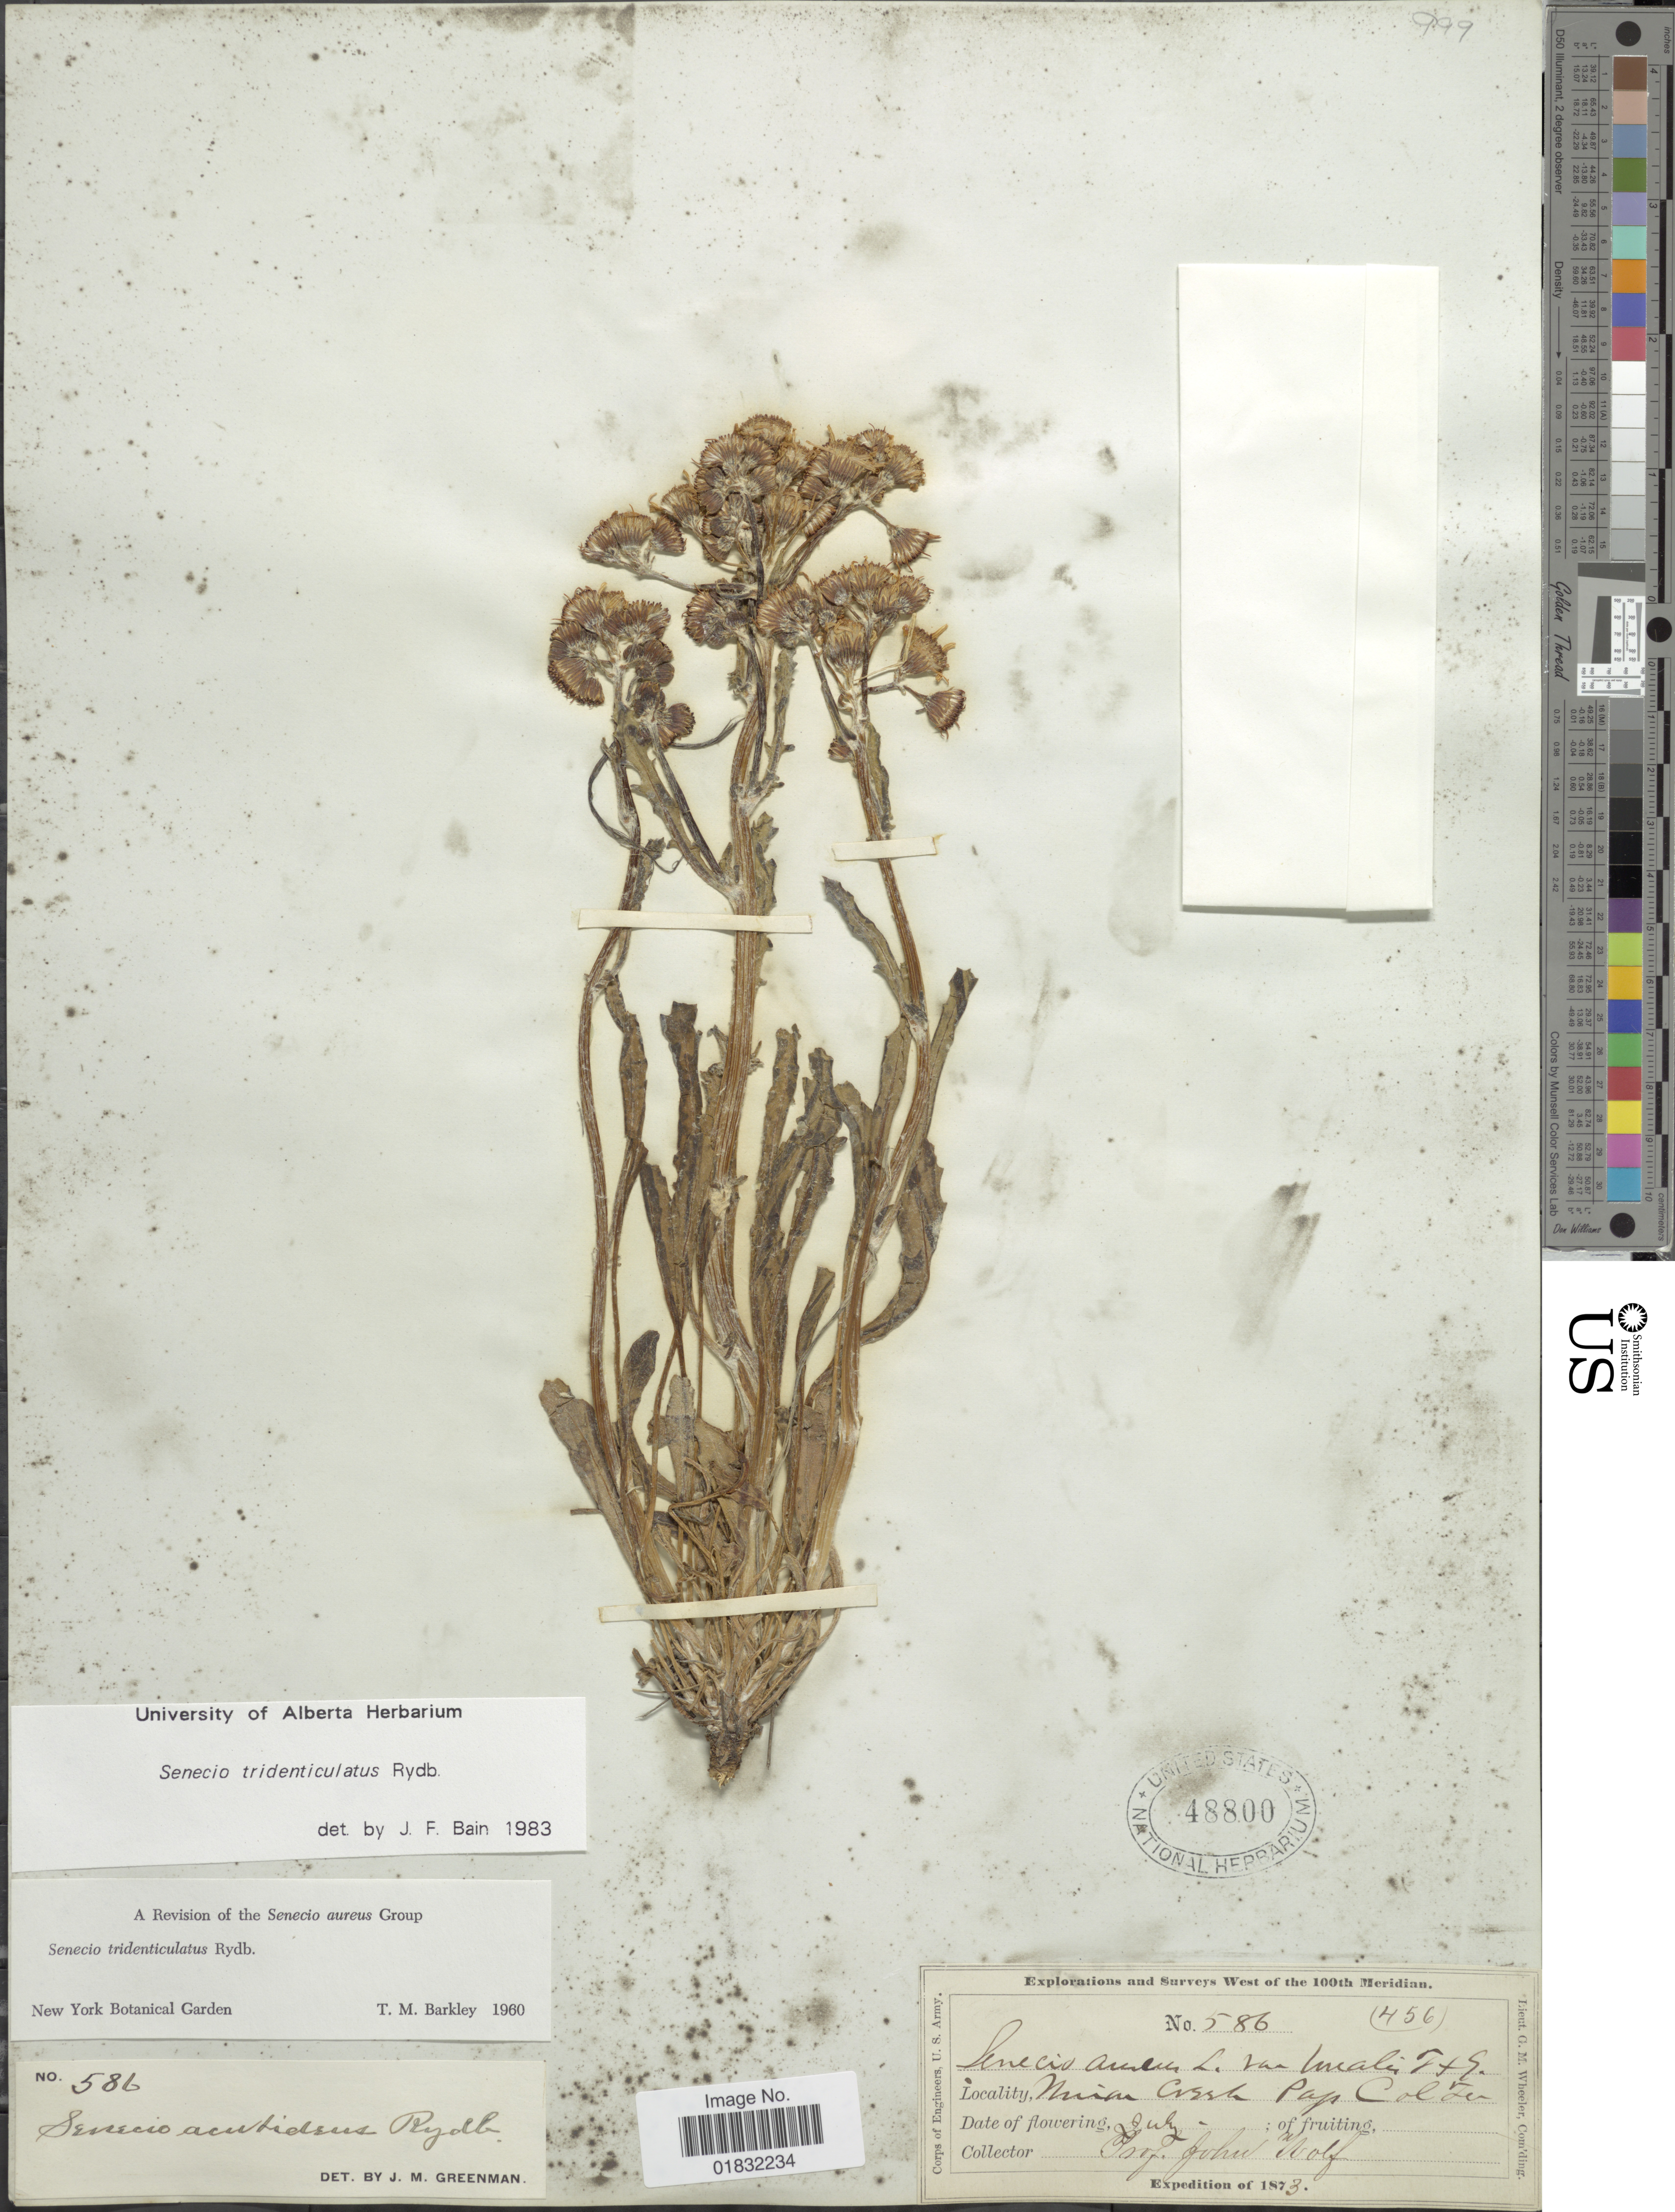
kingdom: Plantae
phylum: Tracheophyta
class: Magnoliopsida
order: Asterales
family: Asteraceae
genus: Packera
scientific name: Packera tridenticulata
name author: (Rydb.) W.A. Weber & Á. Löve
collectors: J. Wolf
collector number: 586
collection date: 1873-07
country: United States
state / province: Colorado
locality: Union Creek Pass Col Terr.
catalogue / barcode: US 48800